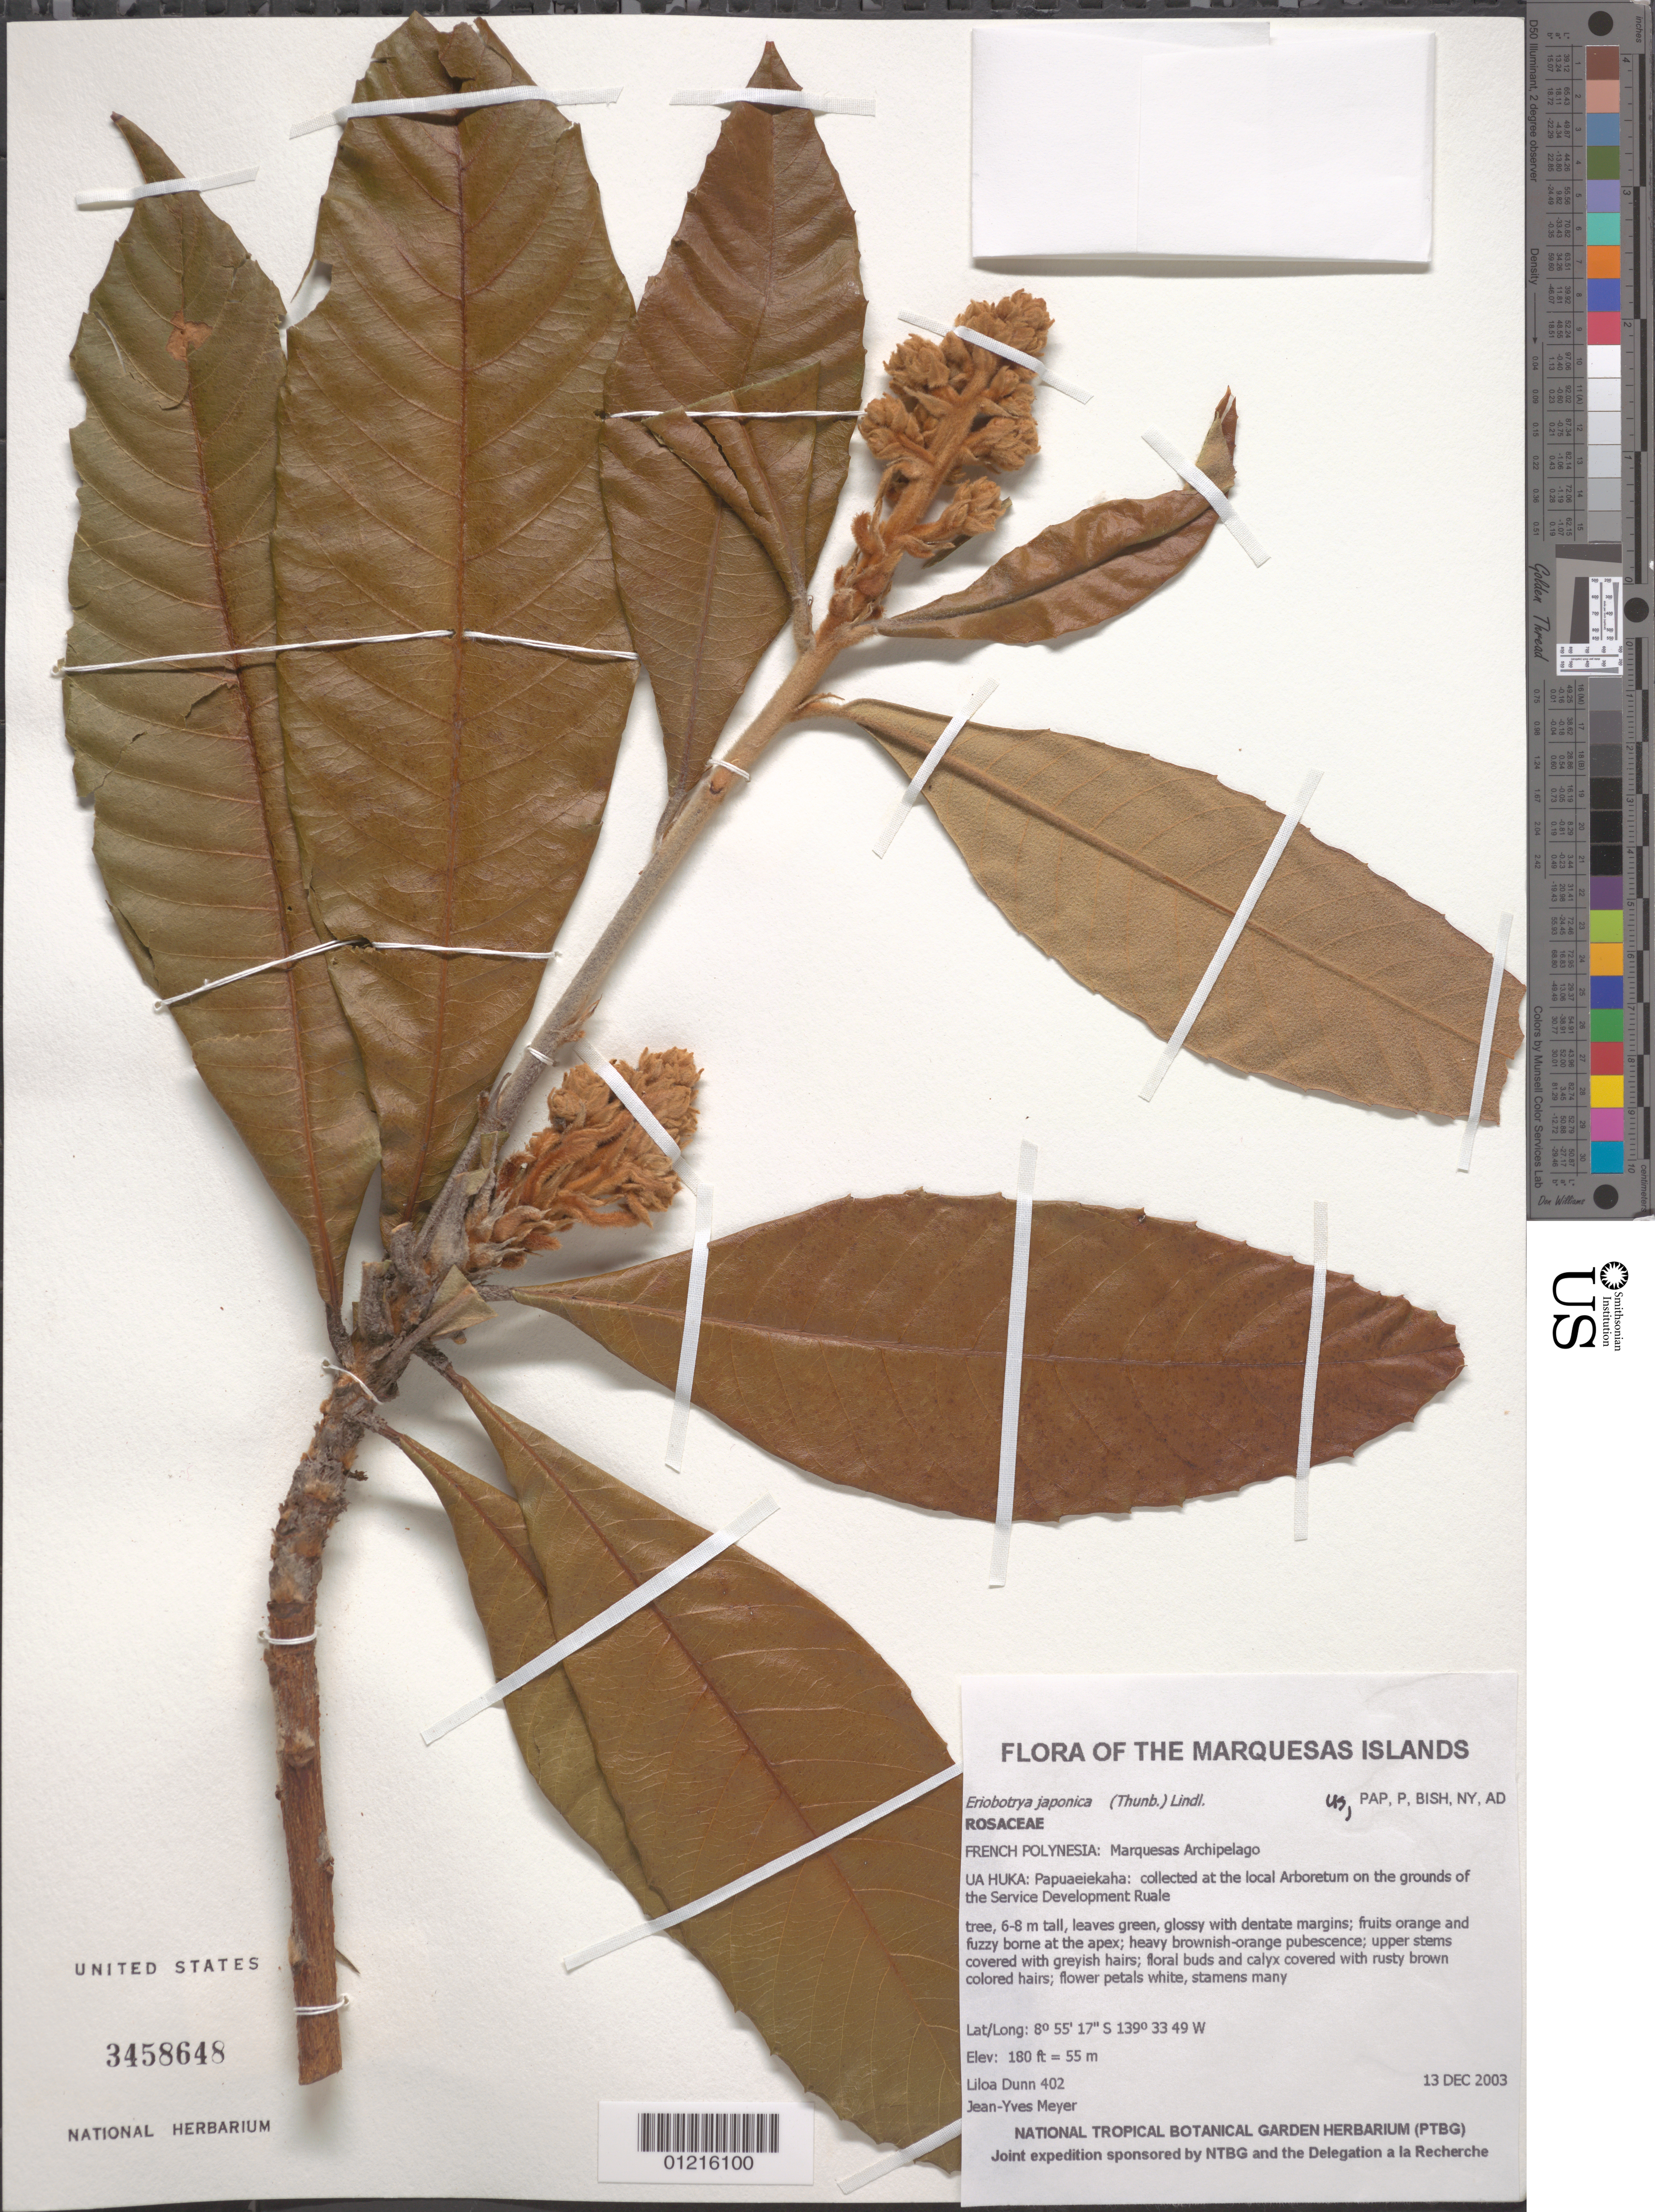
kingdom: Plantae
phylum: Tracheophyta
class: Magnoliopsida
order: Rosales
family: Rosaceae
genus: Rhaphiolepis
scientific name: Rhaphiolepis bibas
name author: (Lour.) Galasso & Banfi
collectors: L. Dunn & J.-Y. Meyer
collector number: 402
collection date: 2003-12-13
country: French Polynesia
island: Ua Huka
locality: Papuaeiekaha: collected at the local Arboretum on the grounds of the Service Development Ruale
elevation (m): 55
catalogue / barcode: US 3458648